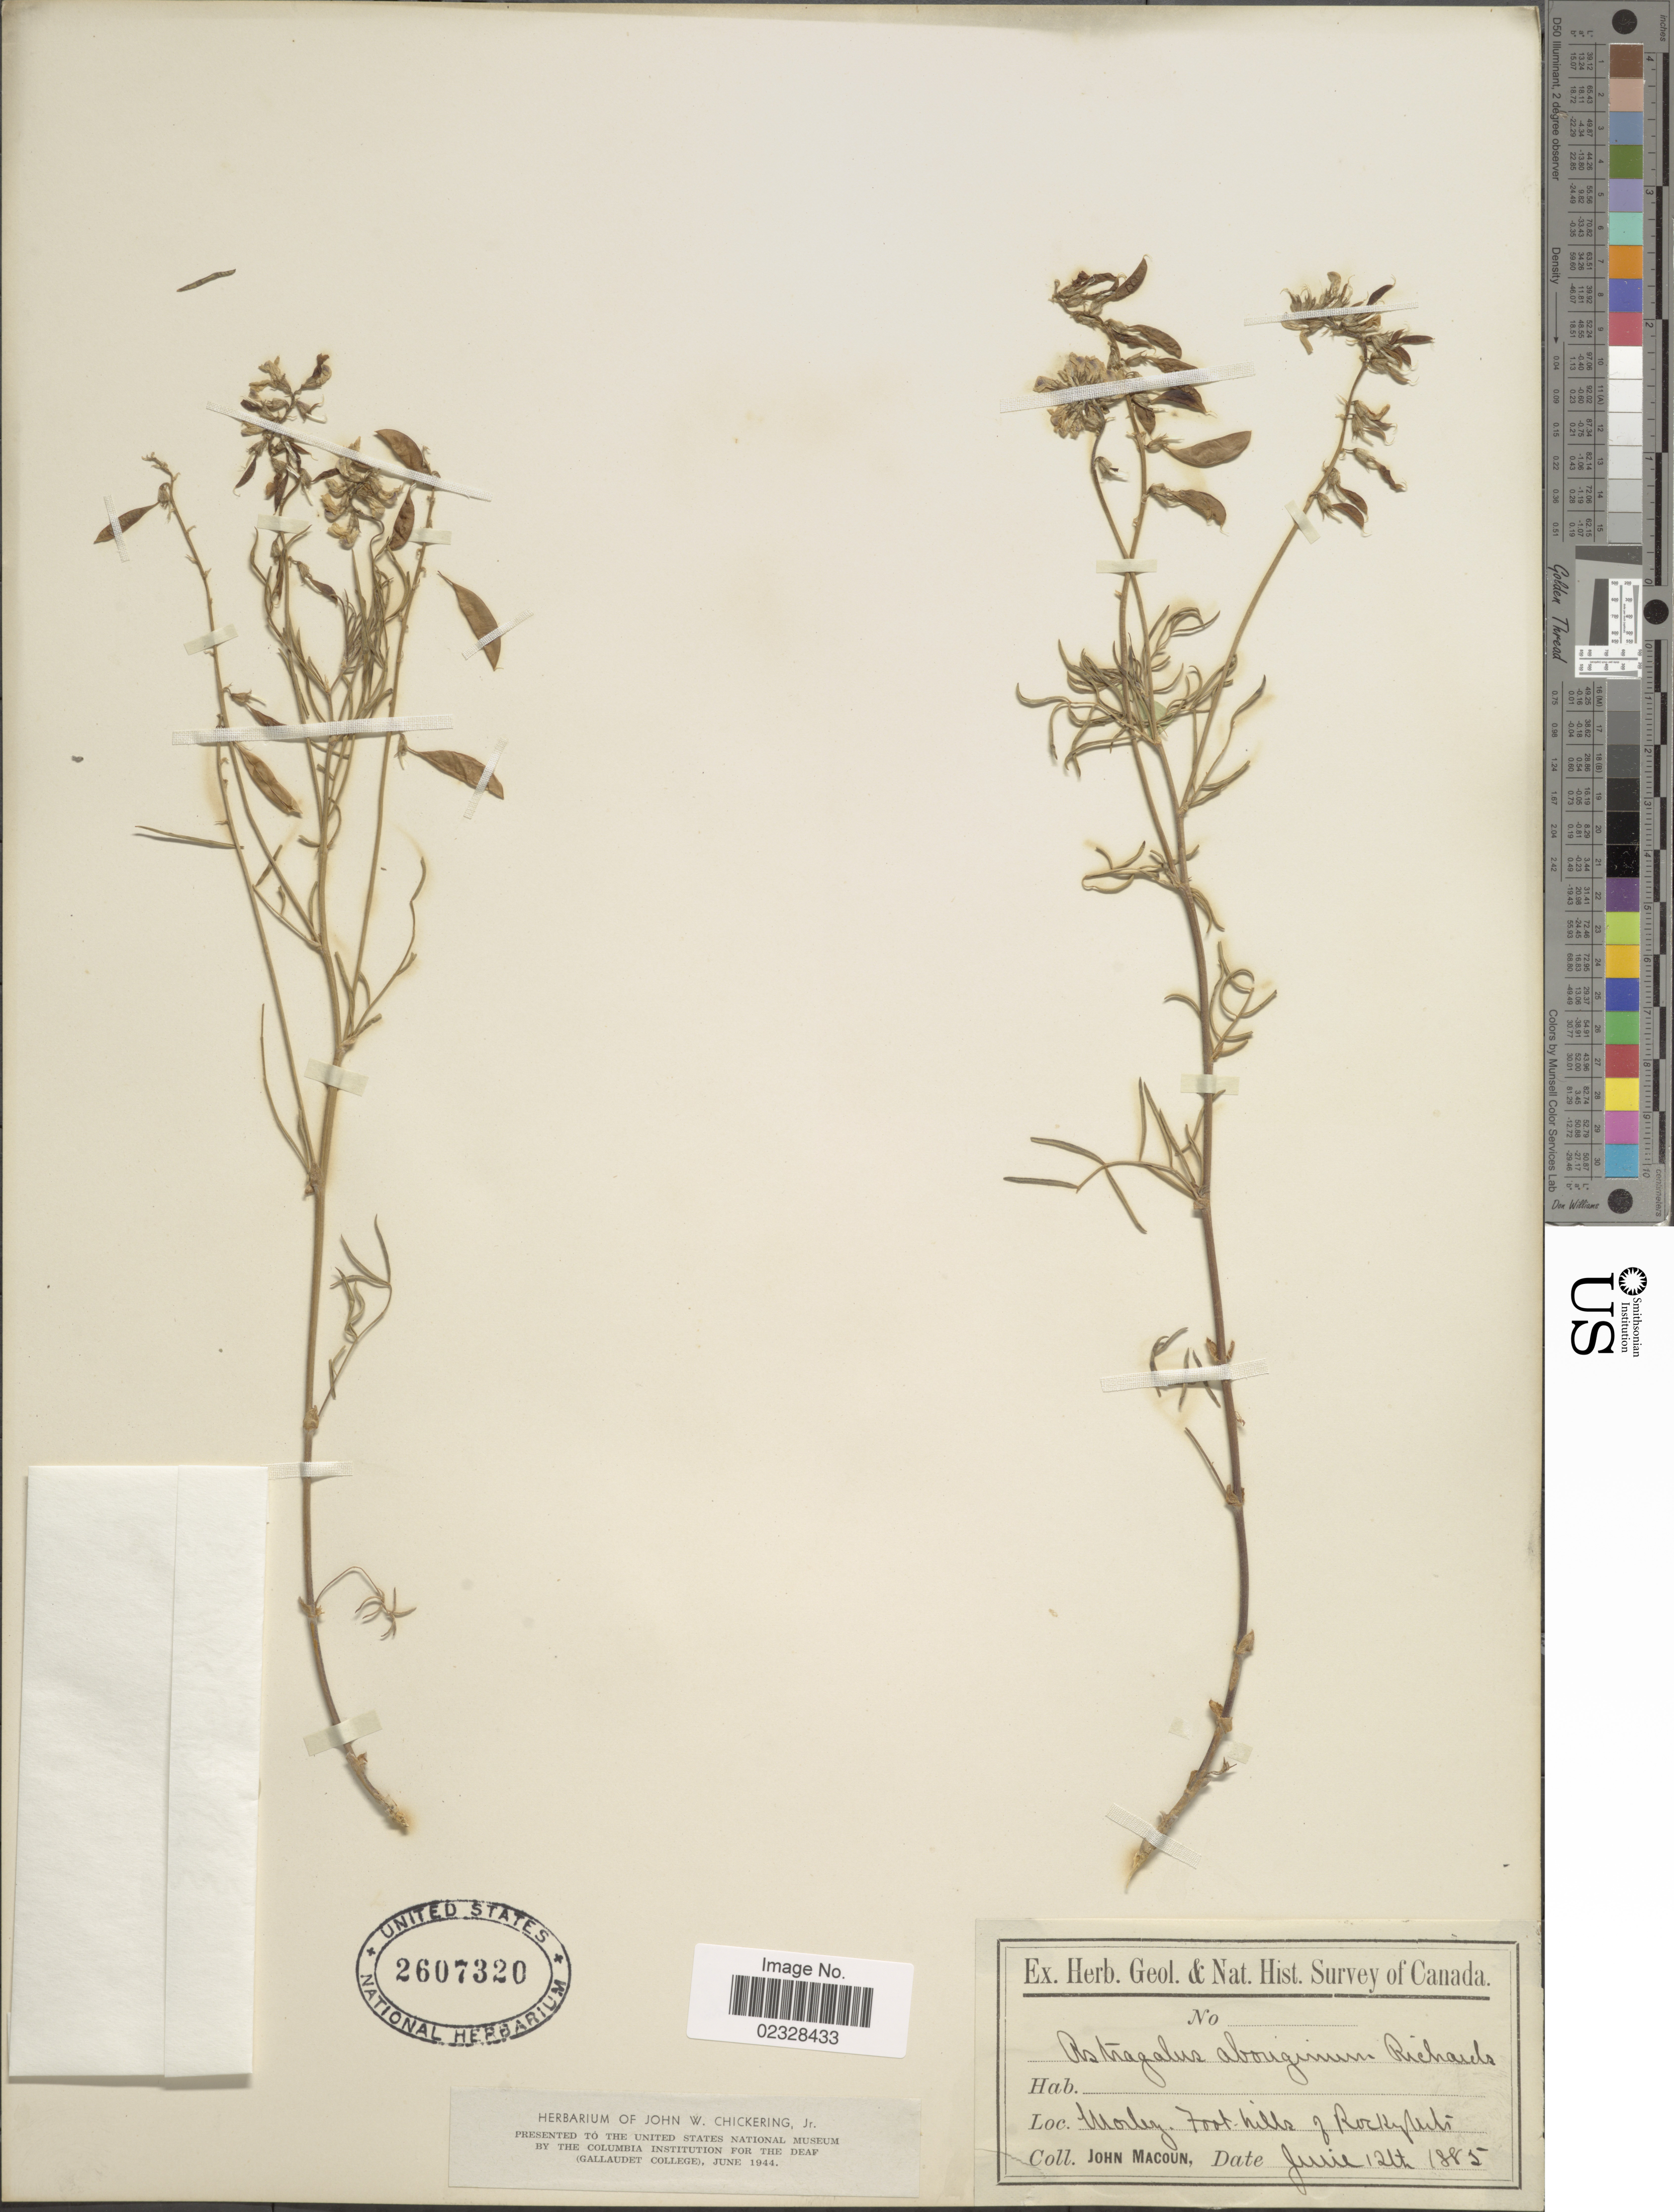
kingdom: Plantae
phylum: Tracheophyta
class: Magnoliopsida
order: Fabales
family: Fabaceae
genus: Astragalus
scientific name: Astragalus aboriginum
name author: Richardson ex Spreng.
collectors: J. Macoun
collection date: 1885-06-12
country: Canada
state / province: Alberta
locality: Morley, Foothills of Rocky Mts.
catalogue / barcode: US 2607320